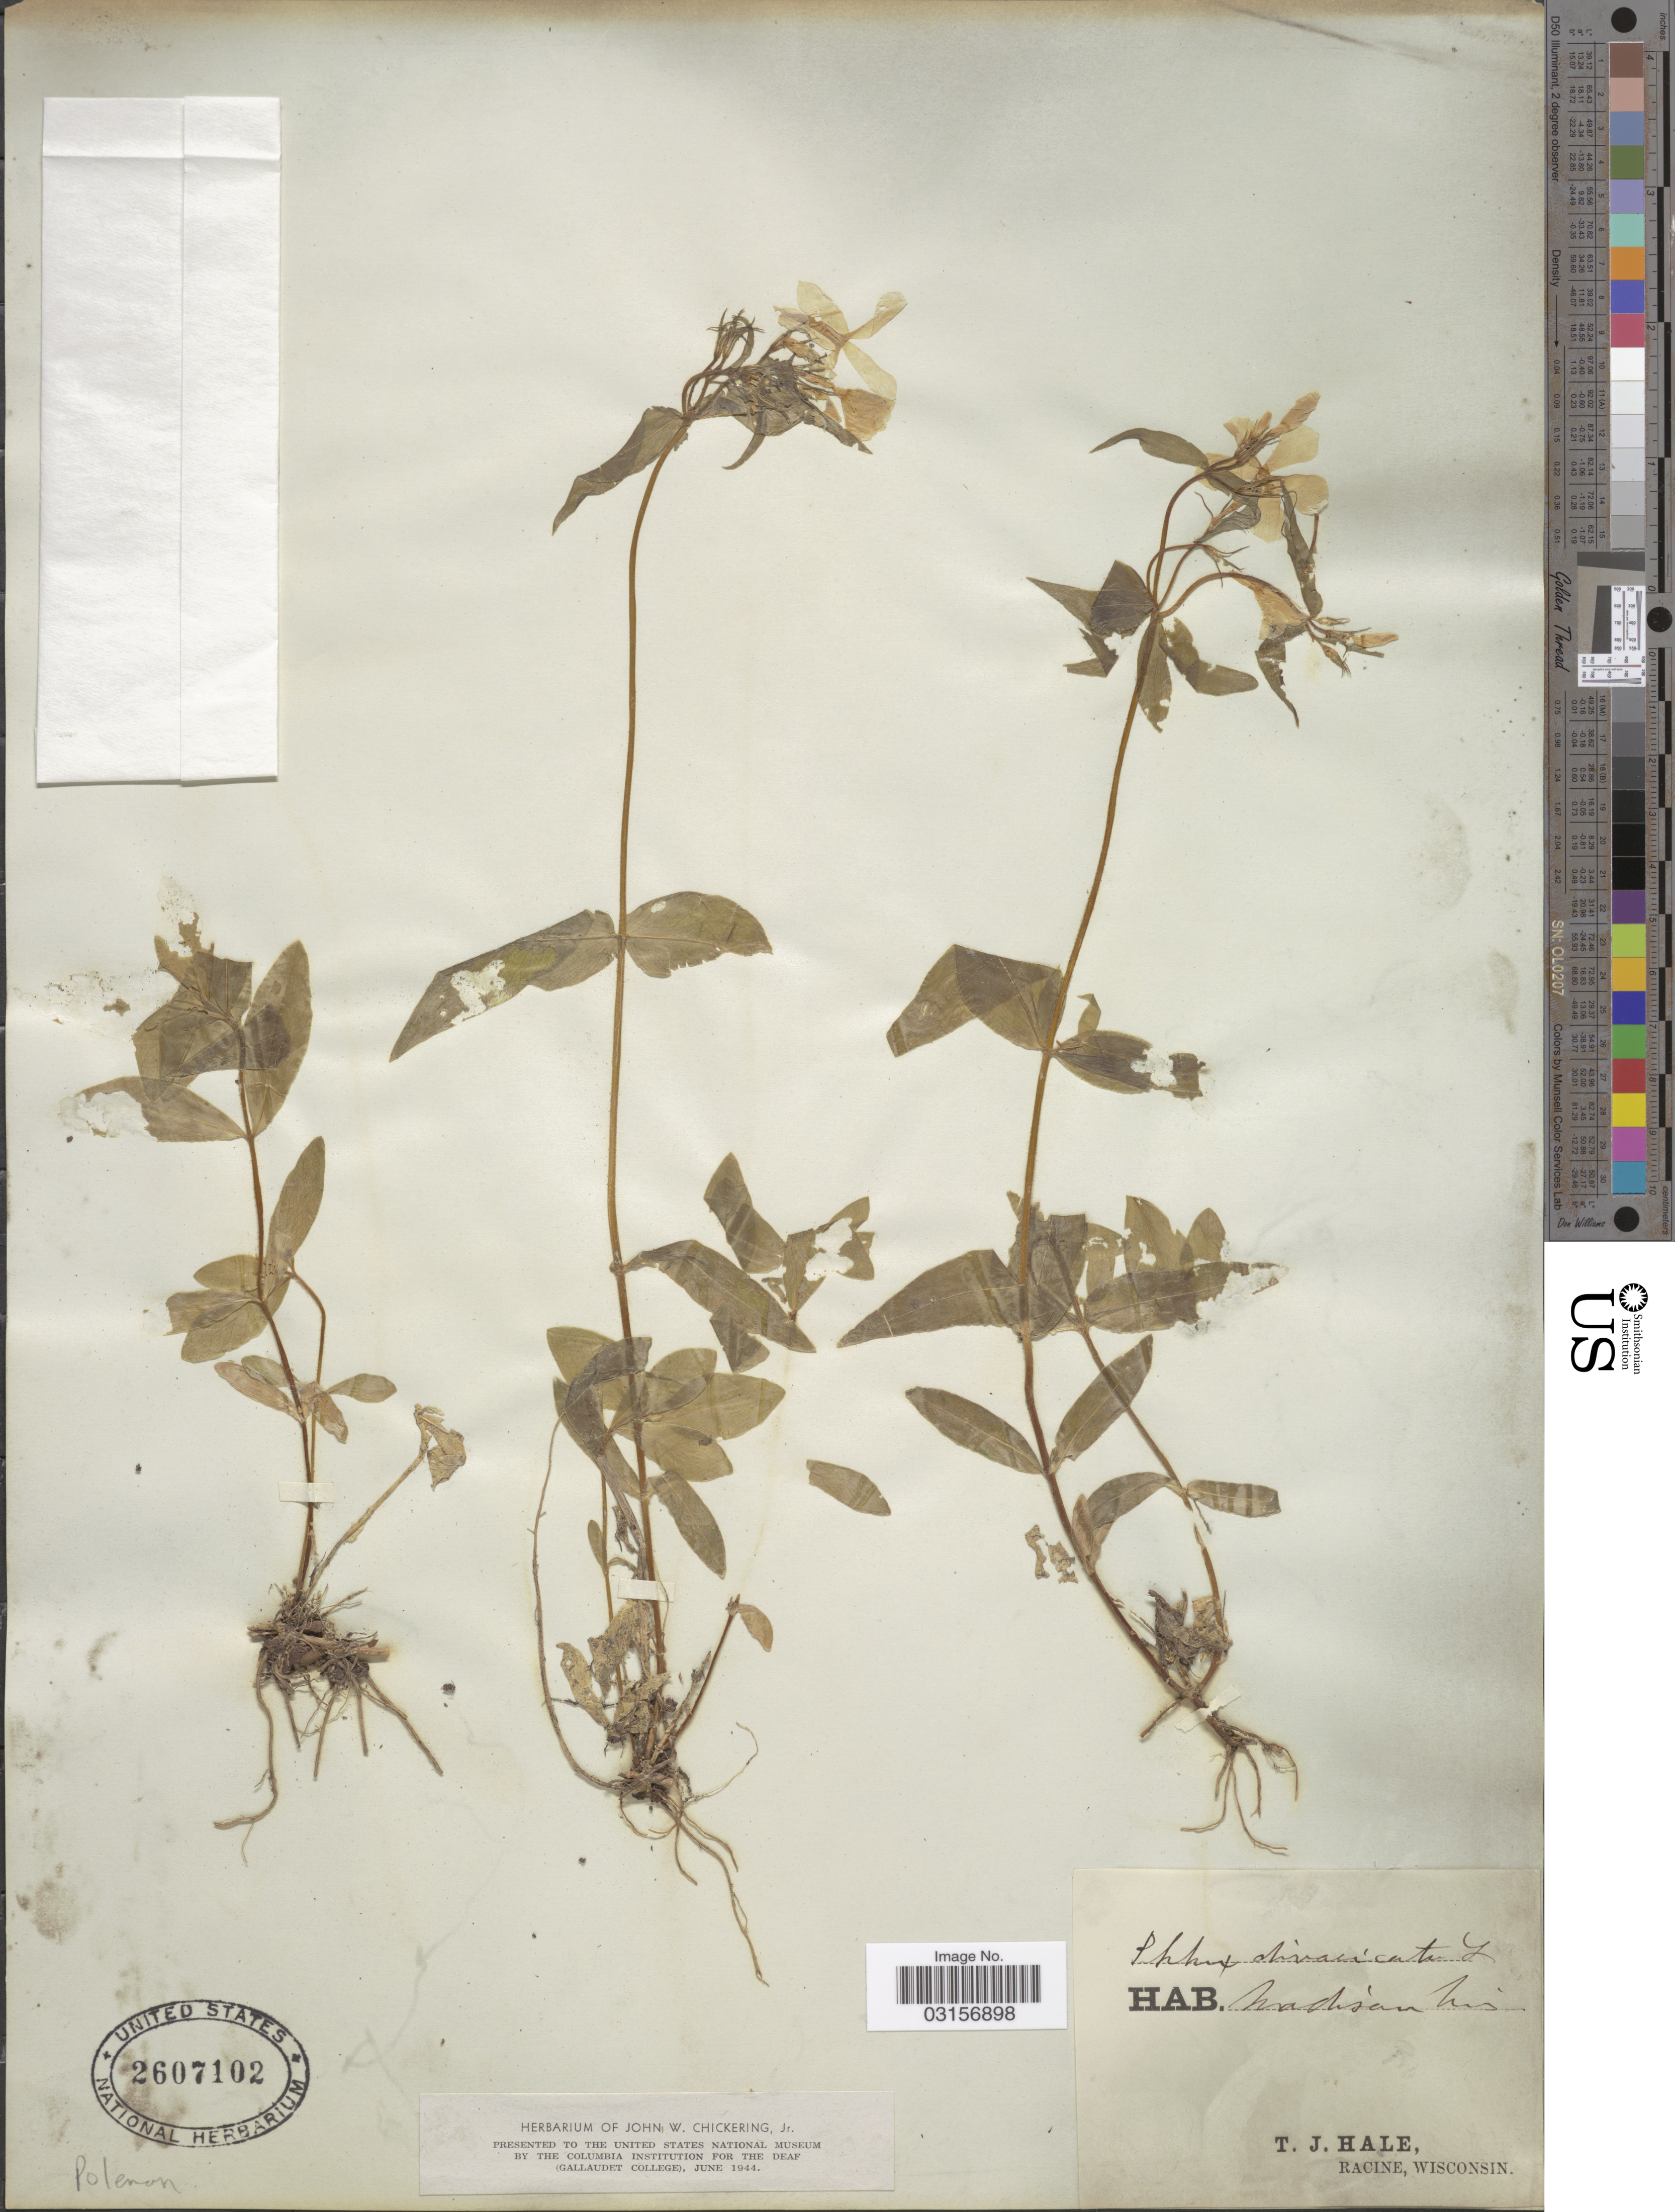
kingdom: Plantae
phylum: Tracheophyta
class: Magnoliopsida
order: Ericales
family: Polemoniaceae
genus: Phlox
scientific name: Phlox divaricata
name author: L.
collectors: T. Hale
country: United States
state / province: Wisconsin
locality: Madison.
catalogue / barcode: US 2607102